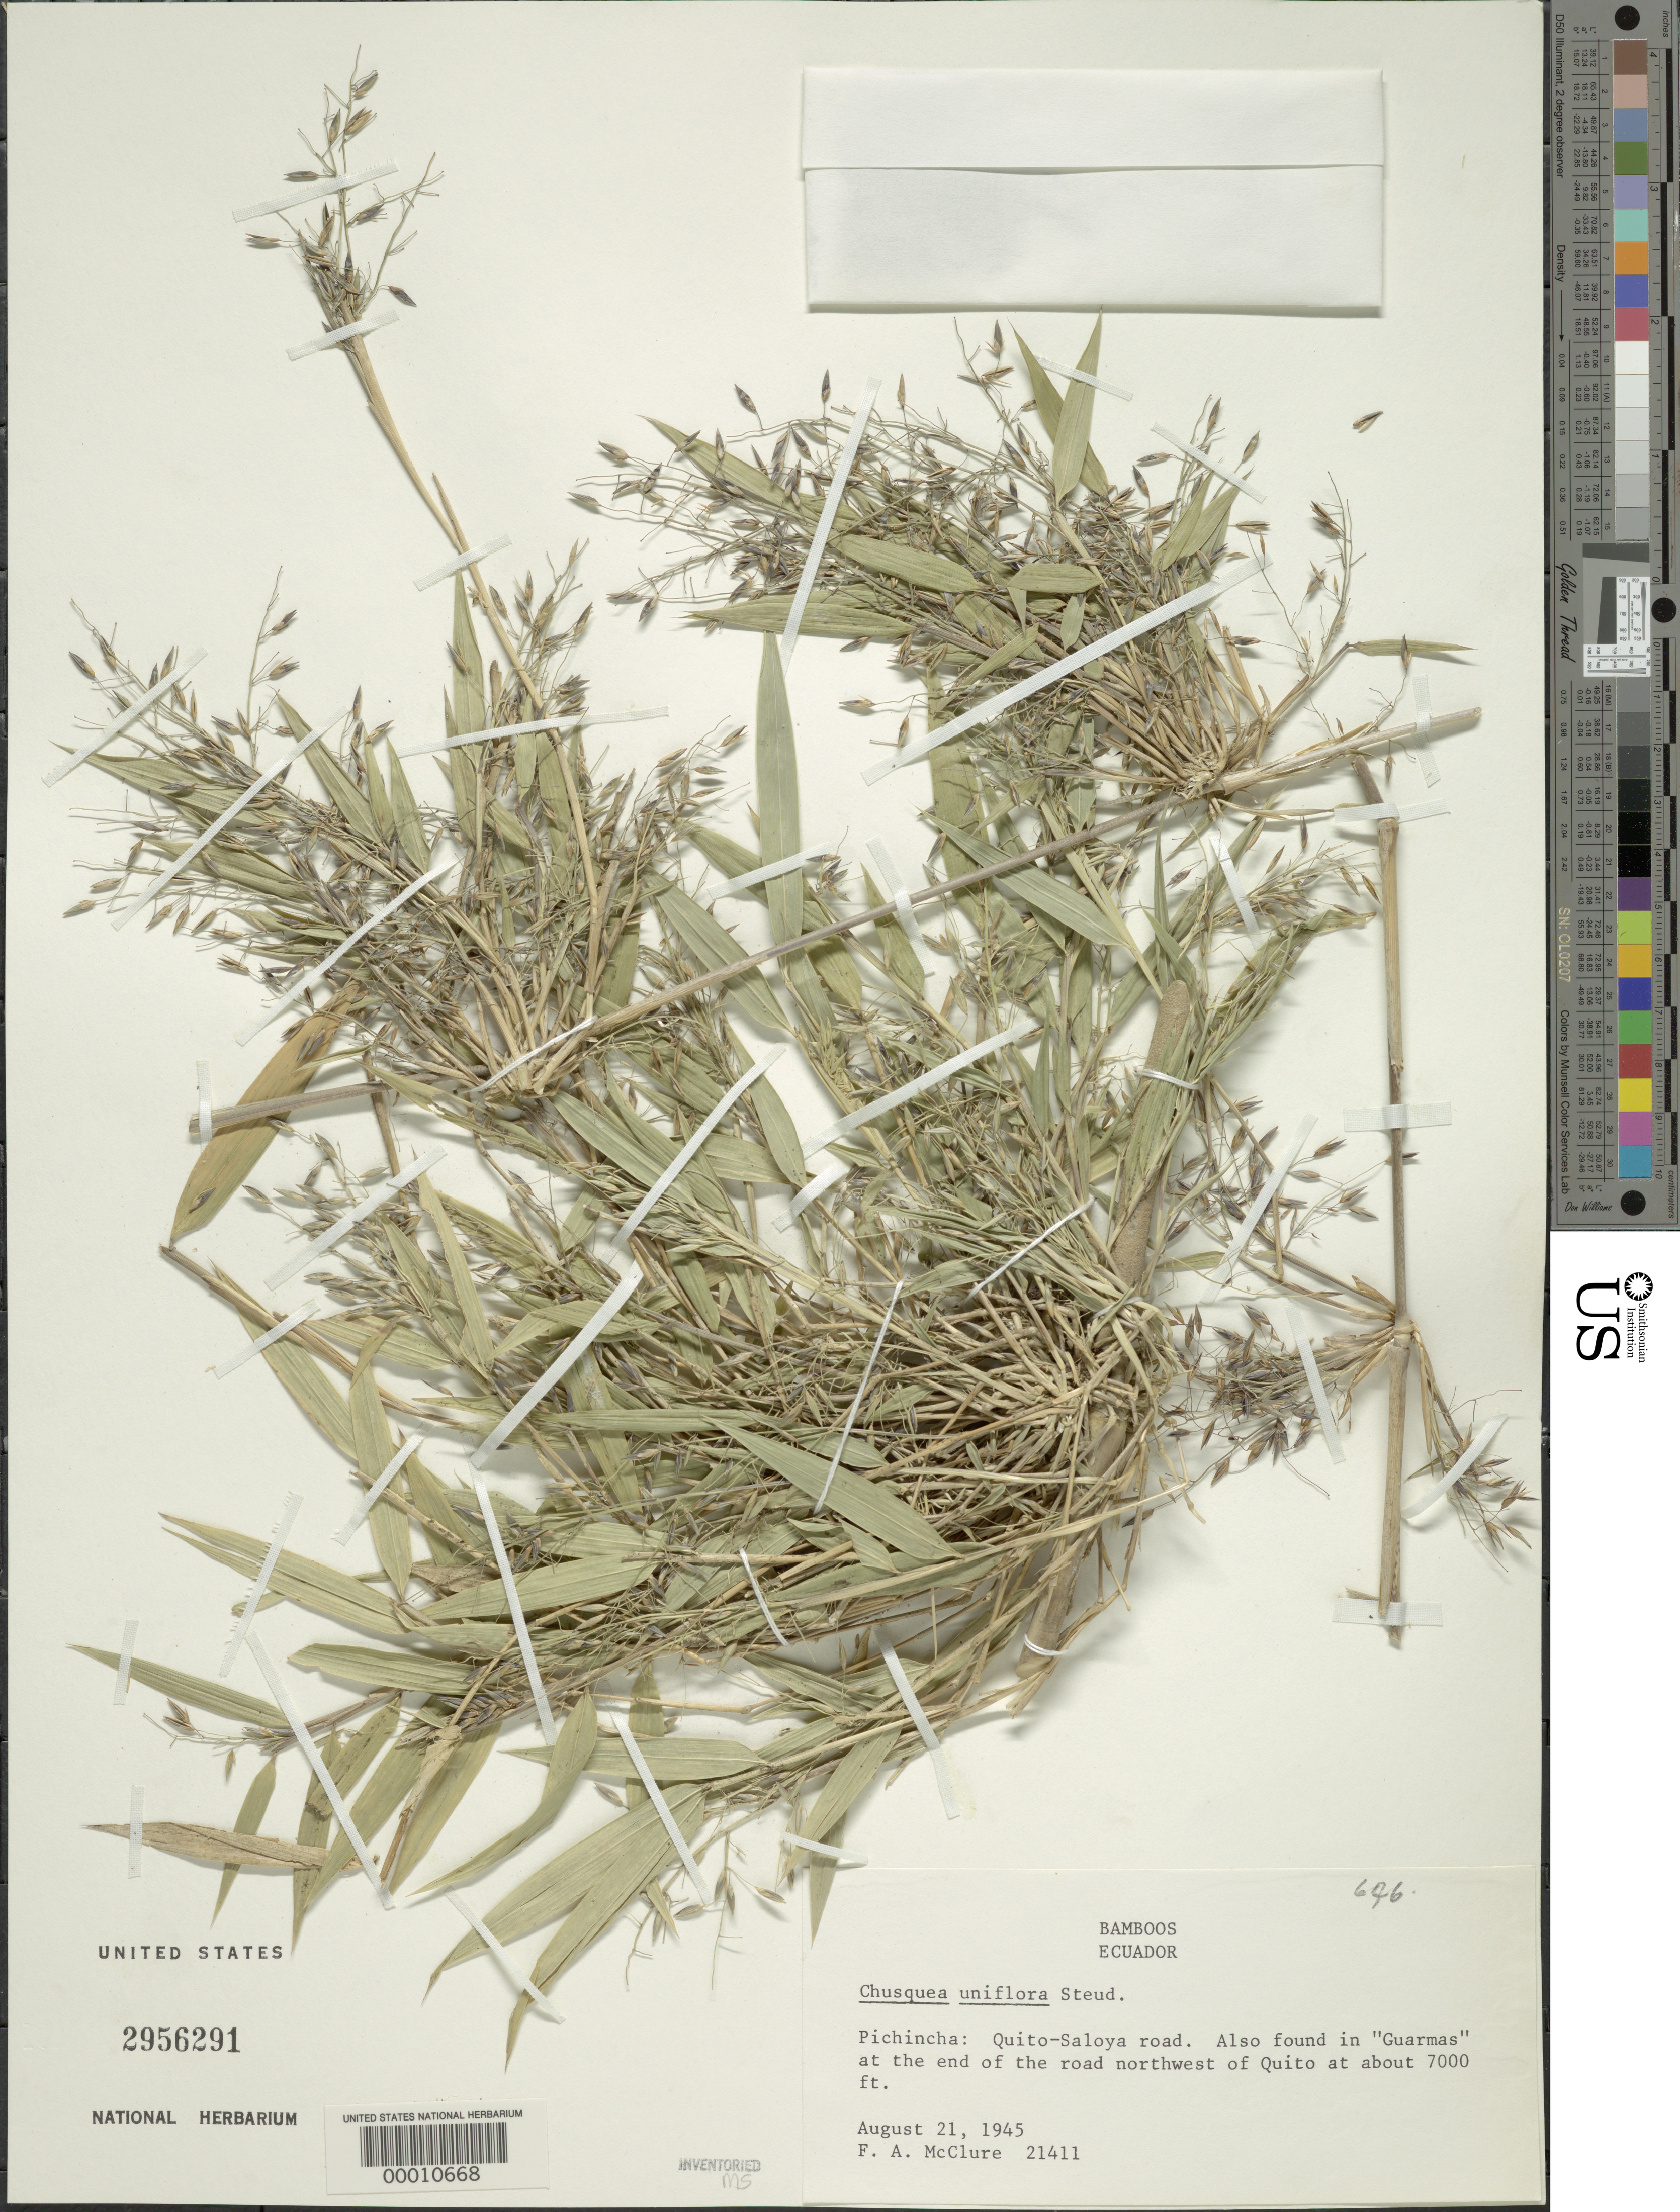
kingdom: Plantae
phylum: Tracheophyta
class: Liliopsida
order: Poales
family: Poaceae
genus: Chusquea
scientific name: Chusquea uniflora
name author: Steud.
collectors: F. A. McClure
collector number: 21411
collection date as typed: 21 Aug 1945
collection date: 1945-08-21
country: Ecuador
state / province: Pichincha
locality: Quito, saloya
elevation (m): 1745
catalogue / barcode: US 2956291